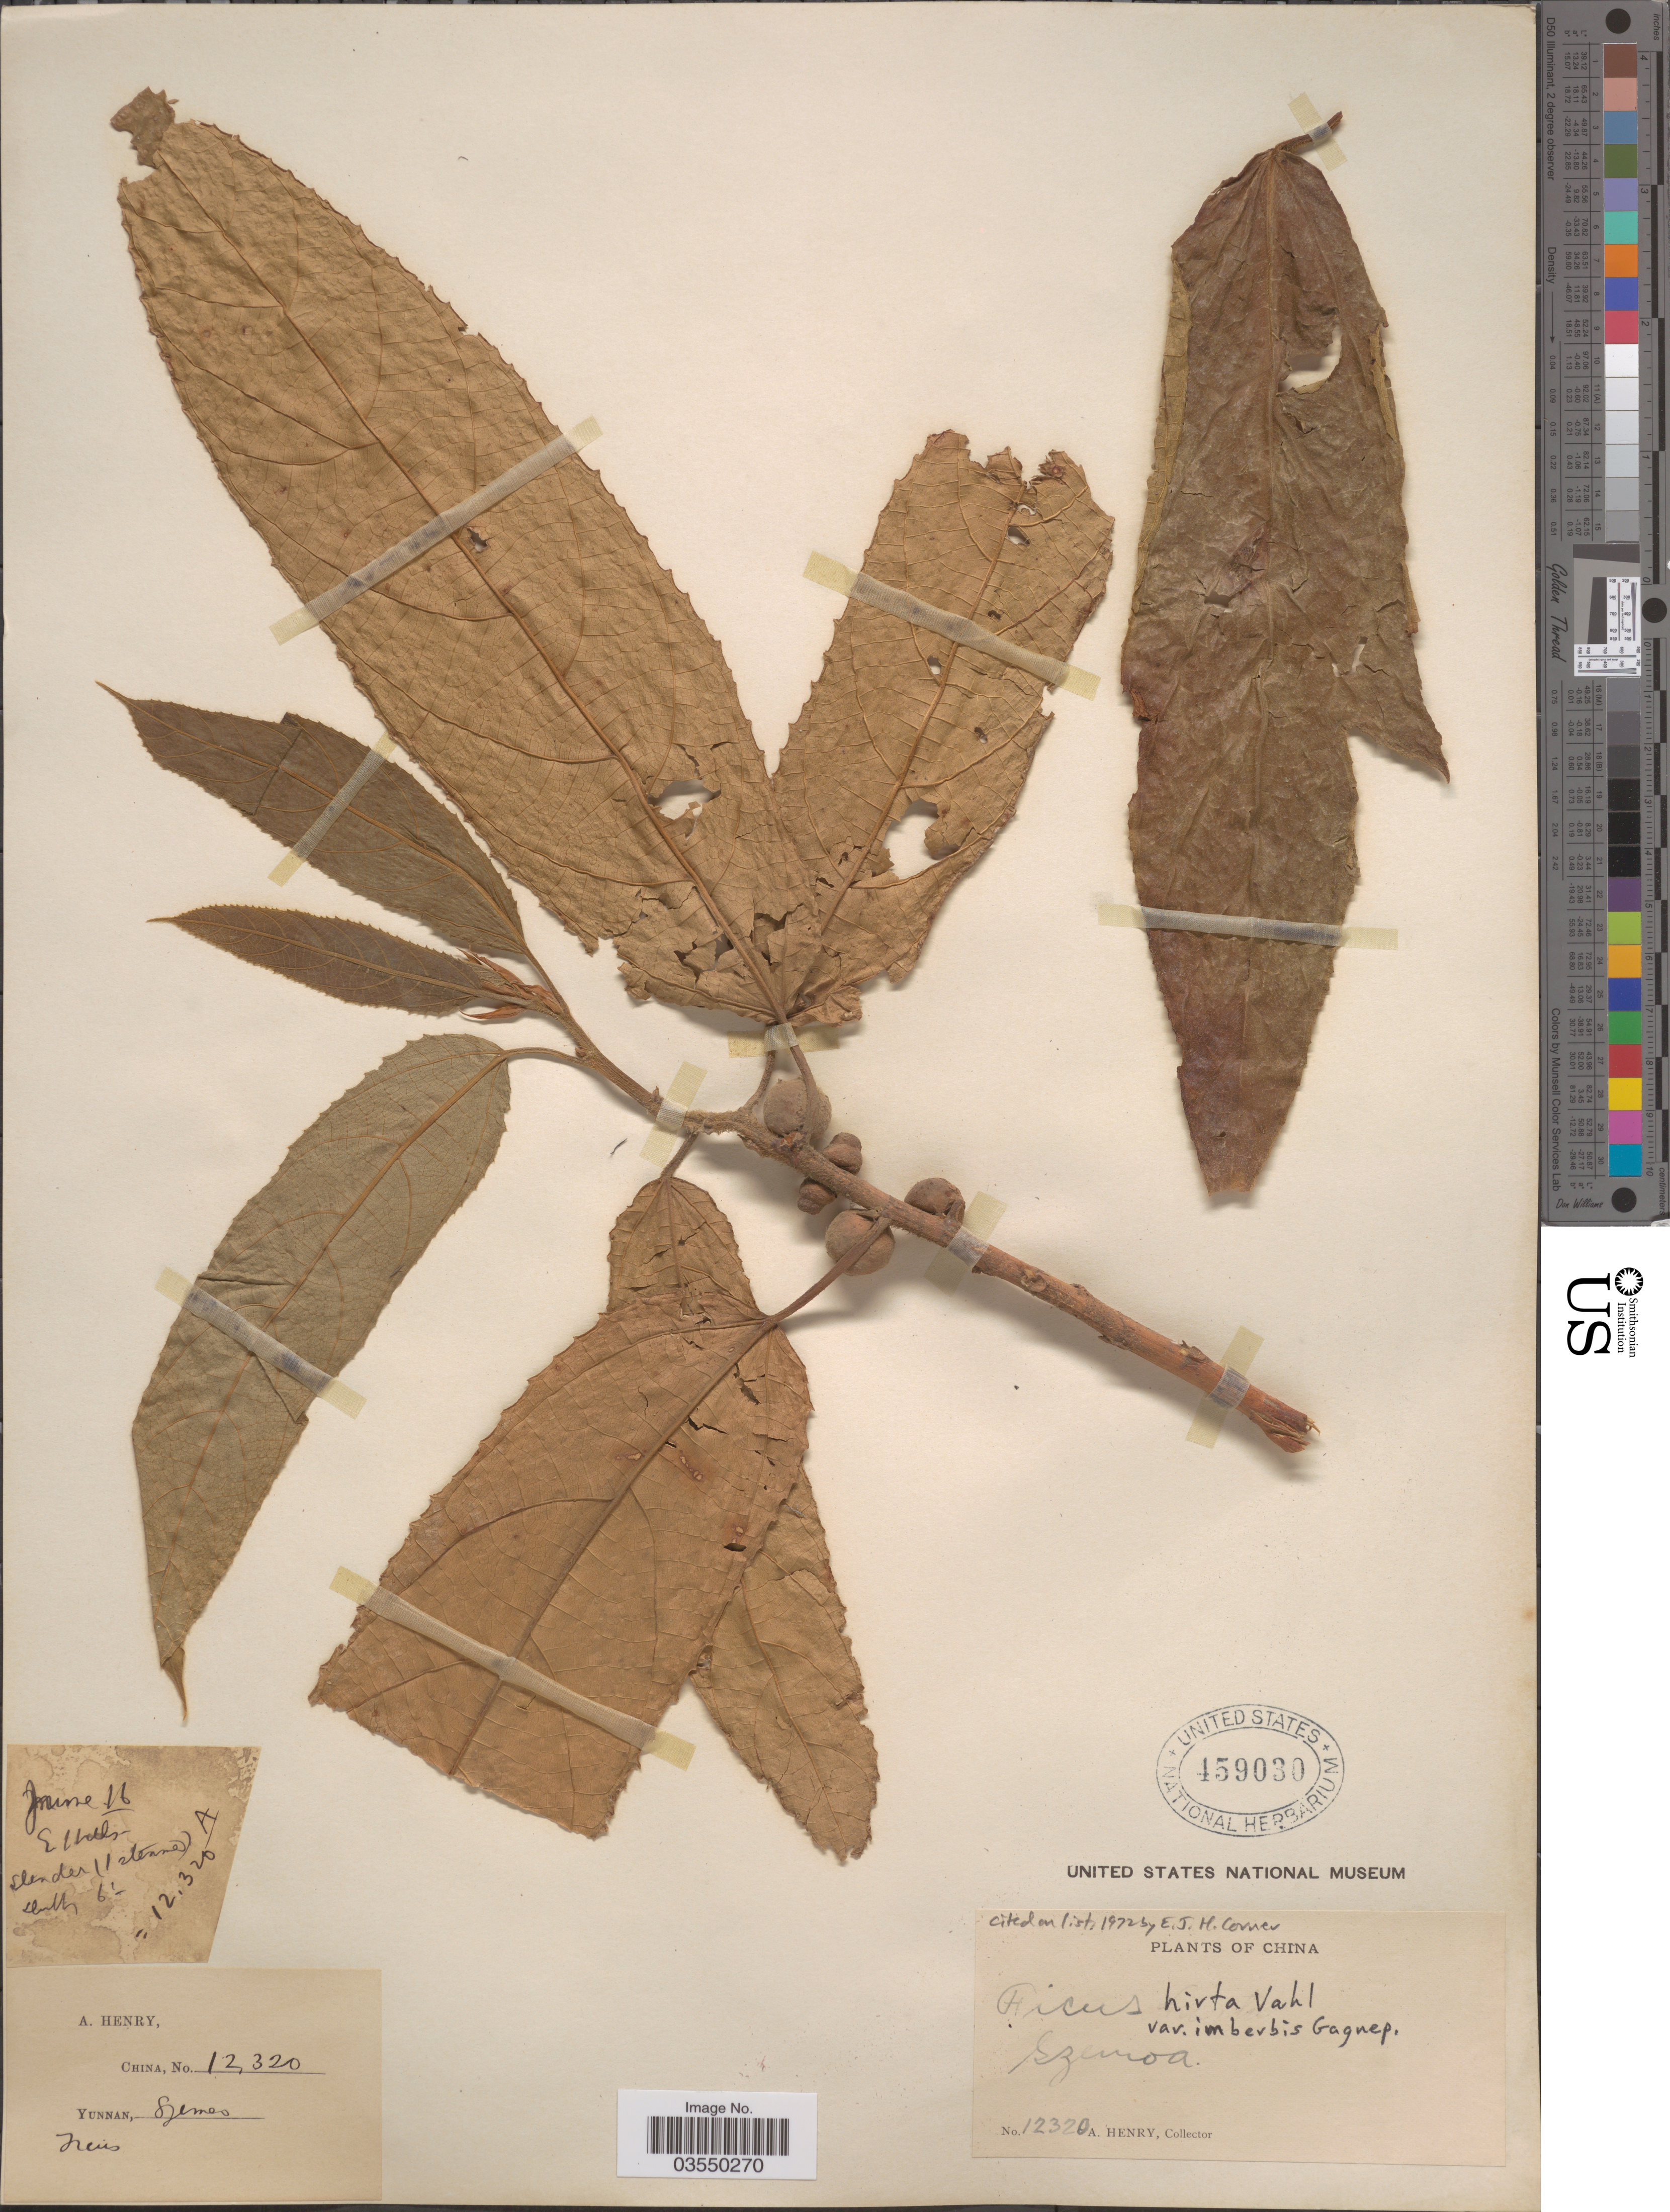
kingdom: Plantae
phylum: Tracheophyta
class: Magnoliopsida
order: Rosales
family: Moraceae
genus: Ficus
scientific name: Ficus hirta var. imberbis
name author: Gagnep.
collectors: A. Henry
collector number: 12320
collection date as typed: Transcribed d/m/y: /6/16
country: China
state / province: Yunnan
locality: Szemoa.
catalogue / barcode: US 459030